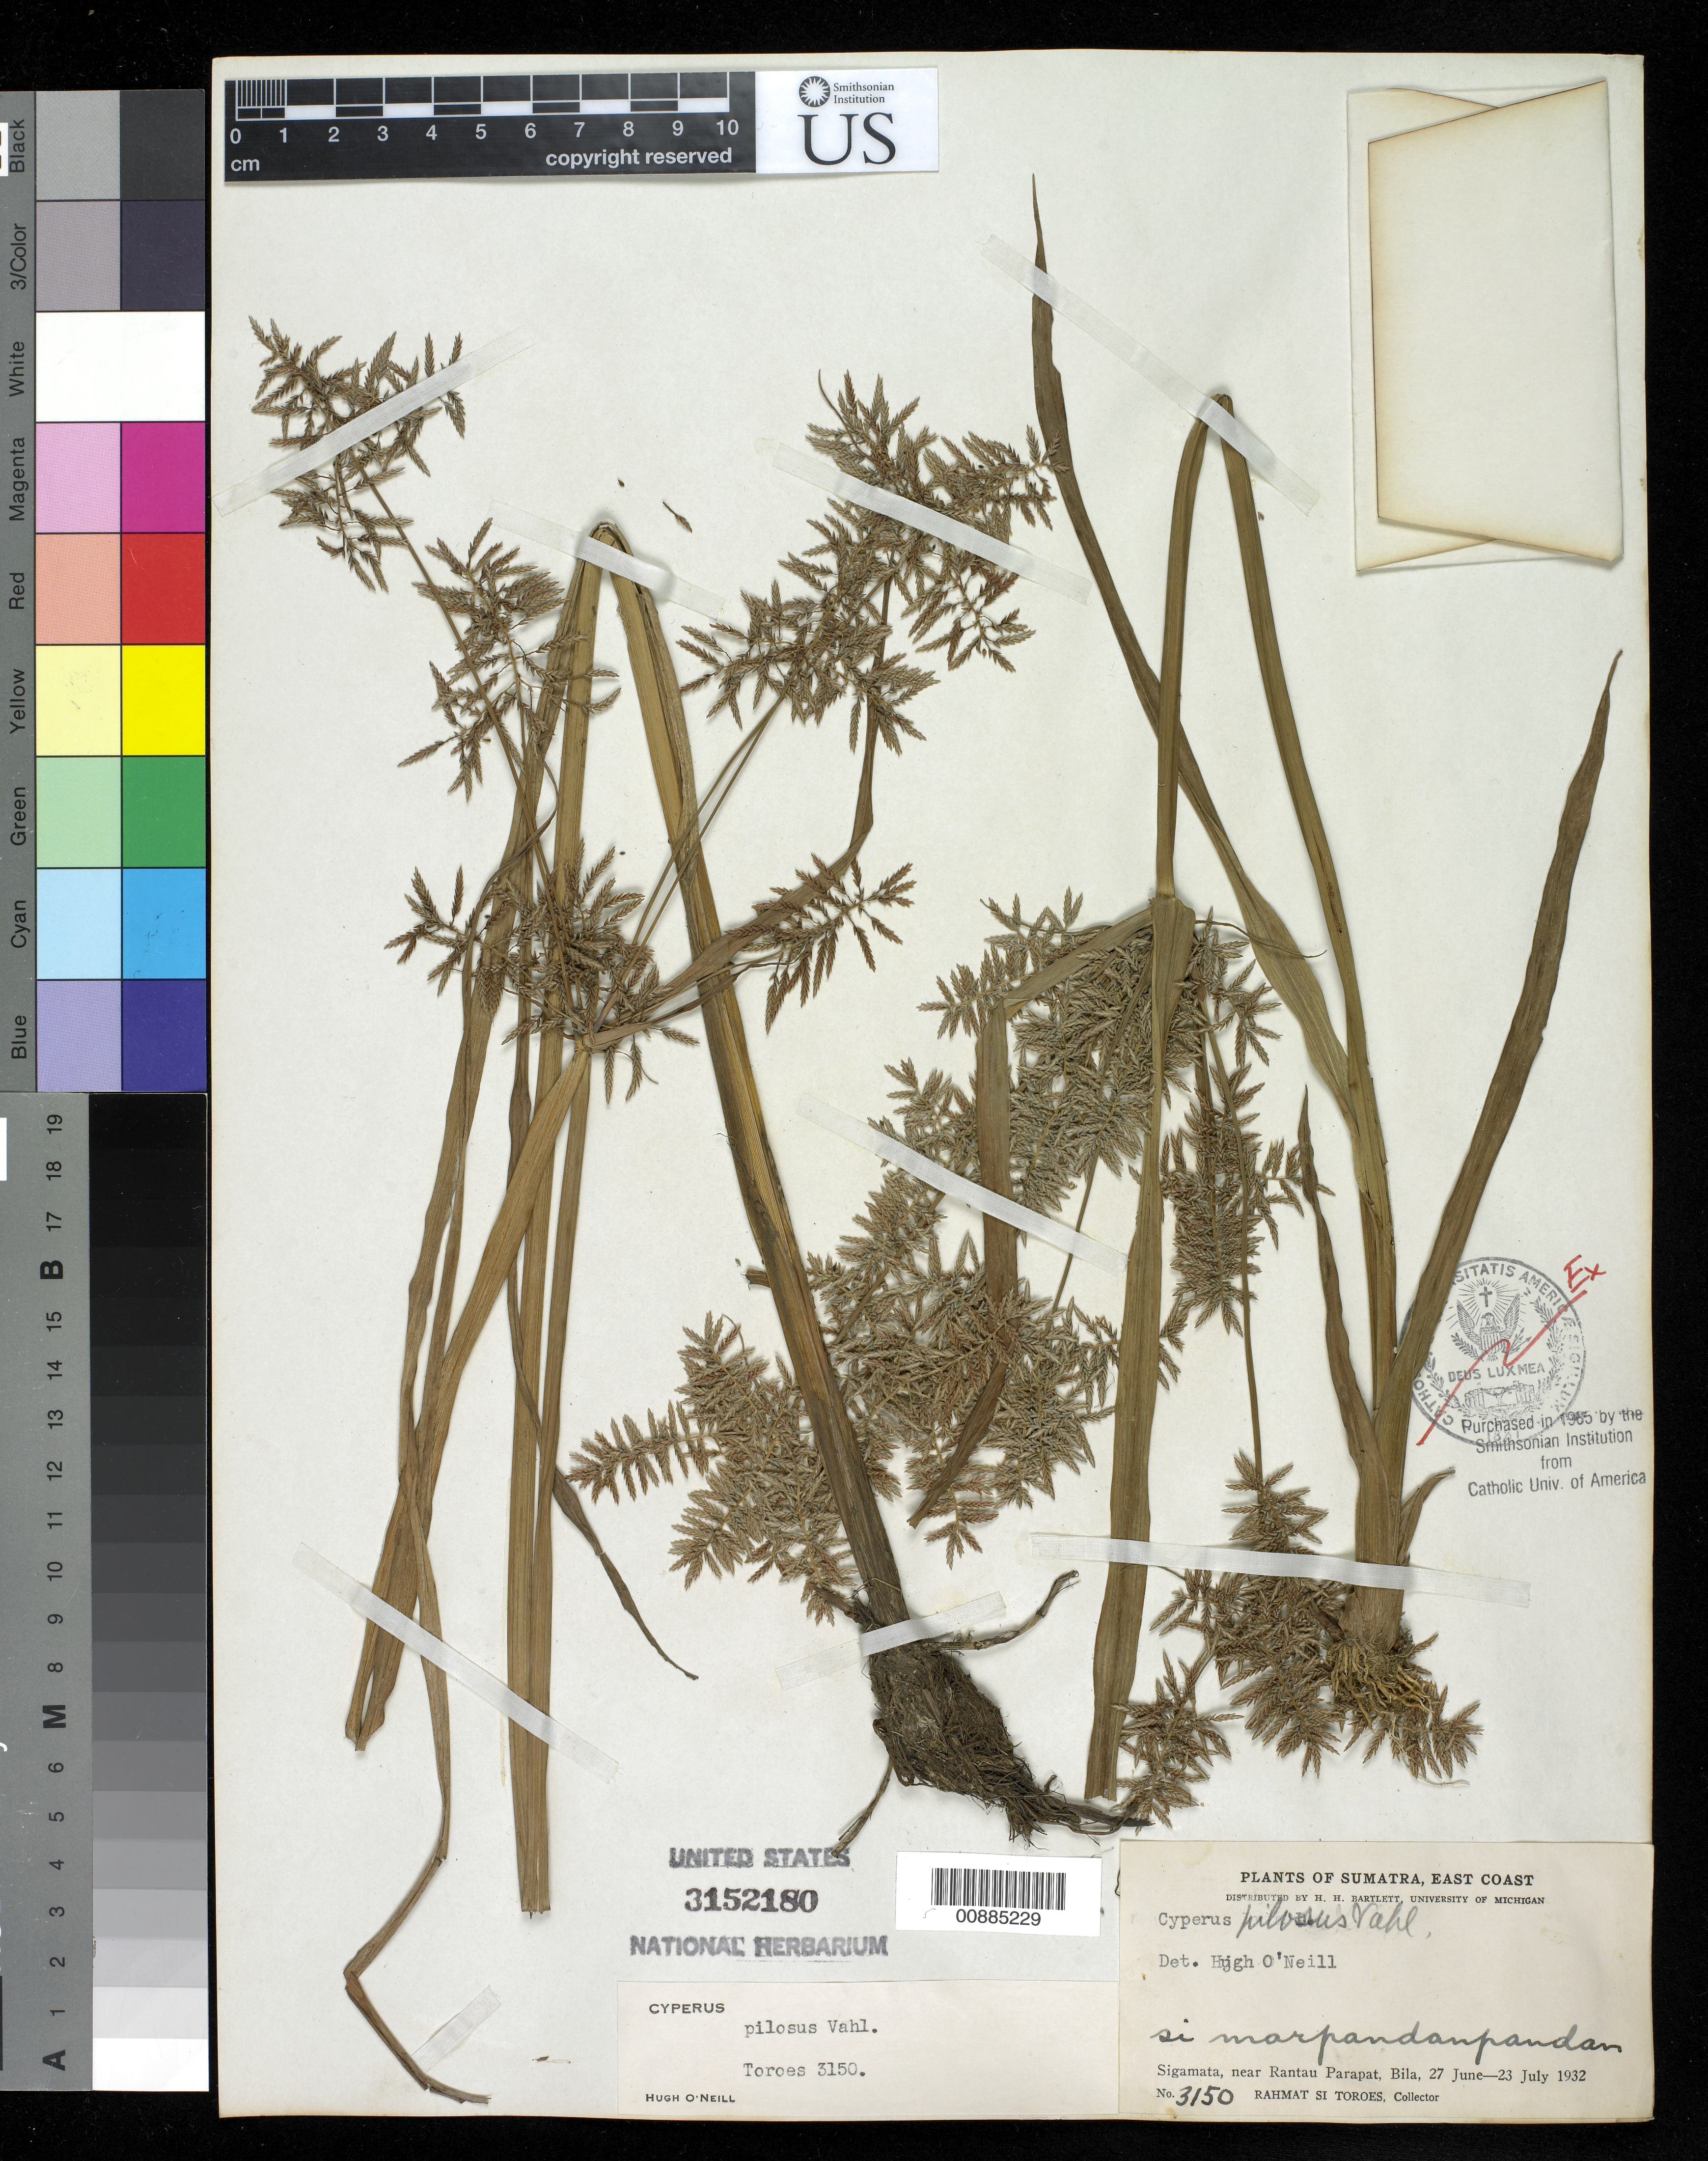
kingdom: Plantae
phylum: Tracheophyta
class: Liliopsida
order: Poales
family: Cyperaceae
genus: Cyperus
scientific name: Cyperus pilosus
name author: Vahl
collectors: Rahmat Si Boeea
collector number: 3150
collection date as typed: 27 Jun 1932 to 23 Jul 1932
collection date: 1932-06-27/1932-07-23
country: Indonesia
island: Sumatra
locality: Sigamata, near Rantau parapat, Bila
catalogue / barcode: US 3152180